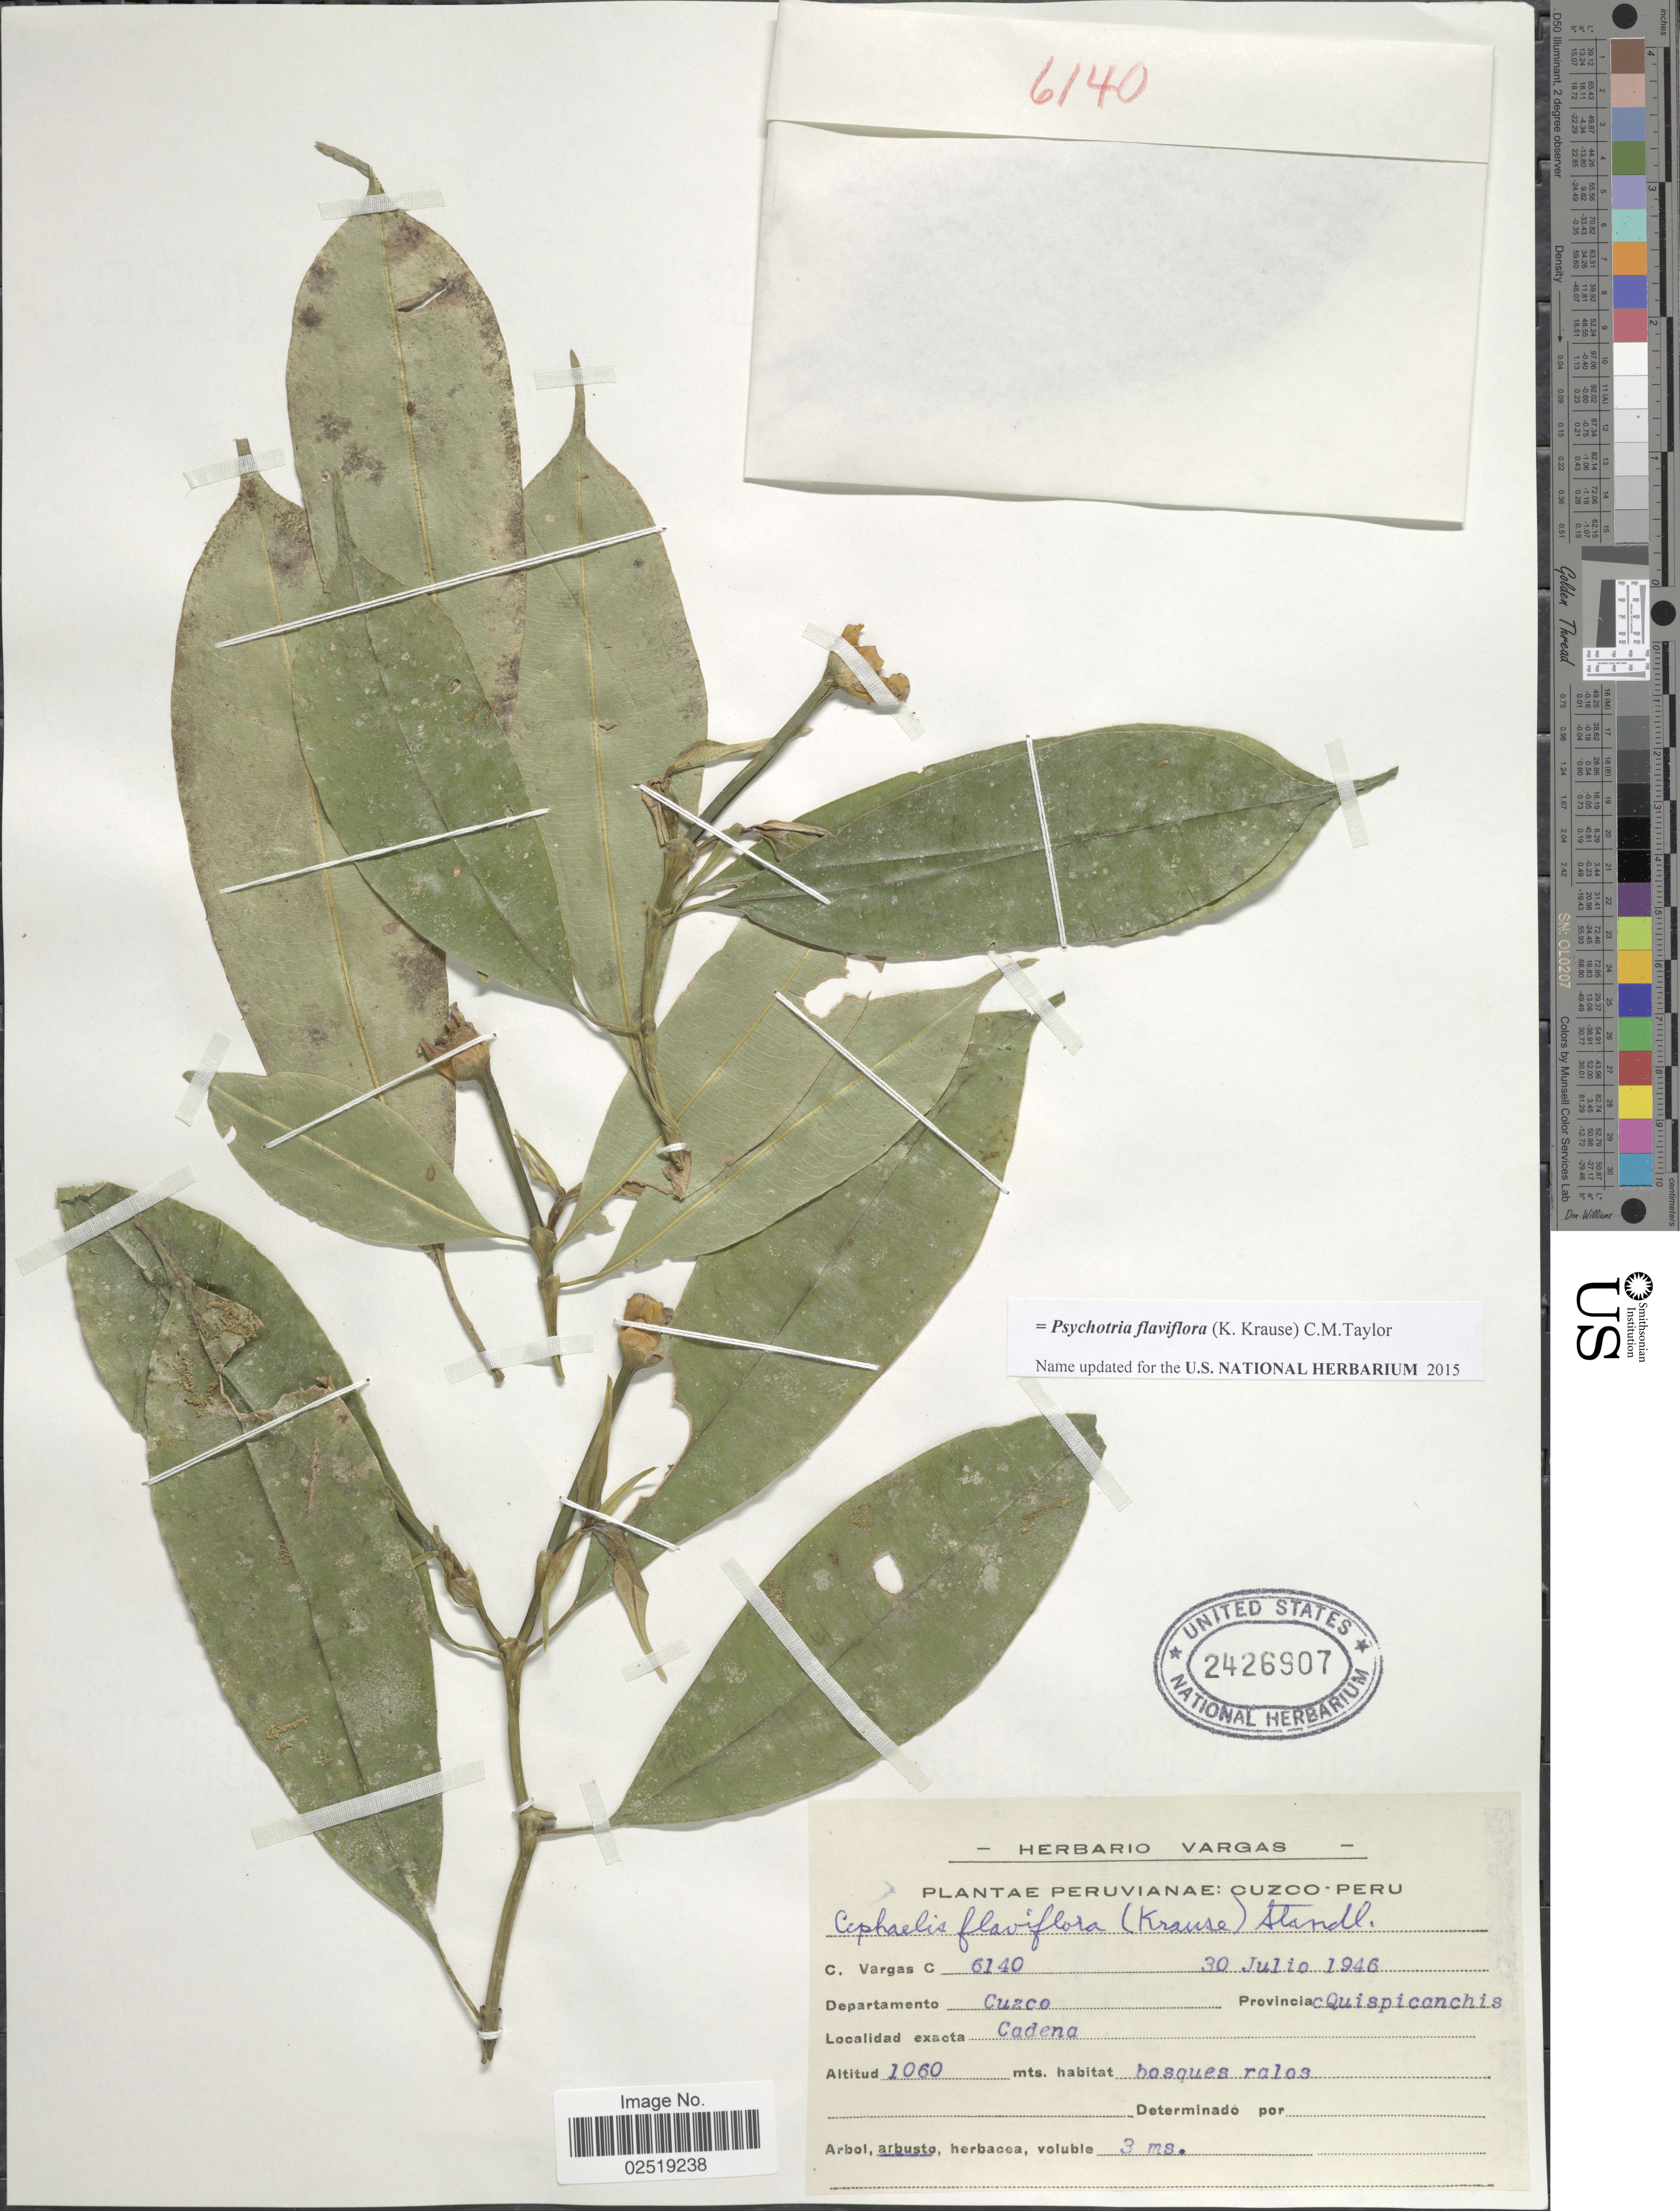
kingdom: Plantae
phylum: Tracheophyta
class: Magnoliopsida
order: Gentianales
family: Rubiaceae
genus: Psychotria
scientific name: Psychotria flaviflora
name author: (K. Krause) C.M. Taylor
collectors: C. Vargas Calderón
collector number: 6140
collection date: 1946-07-30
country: Peru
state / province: Cusco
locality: Cuzco, Provincia Quispicanchis, Cadena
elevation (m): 1060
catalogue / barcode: US 2426907